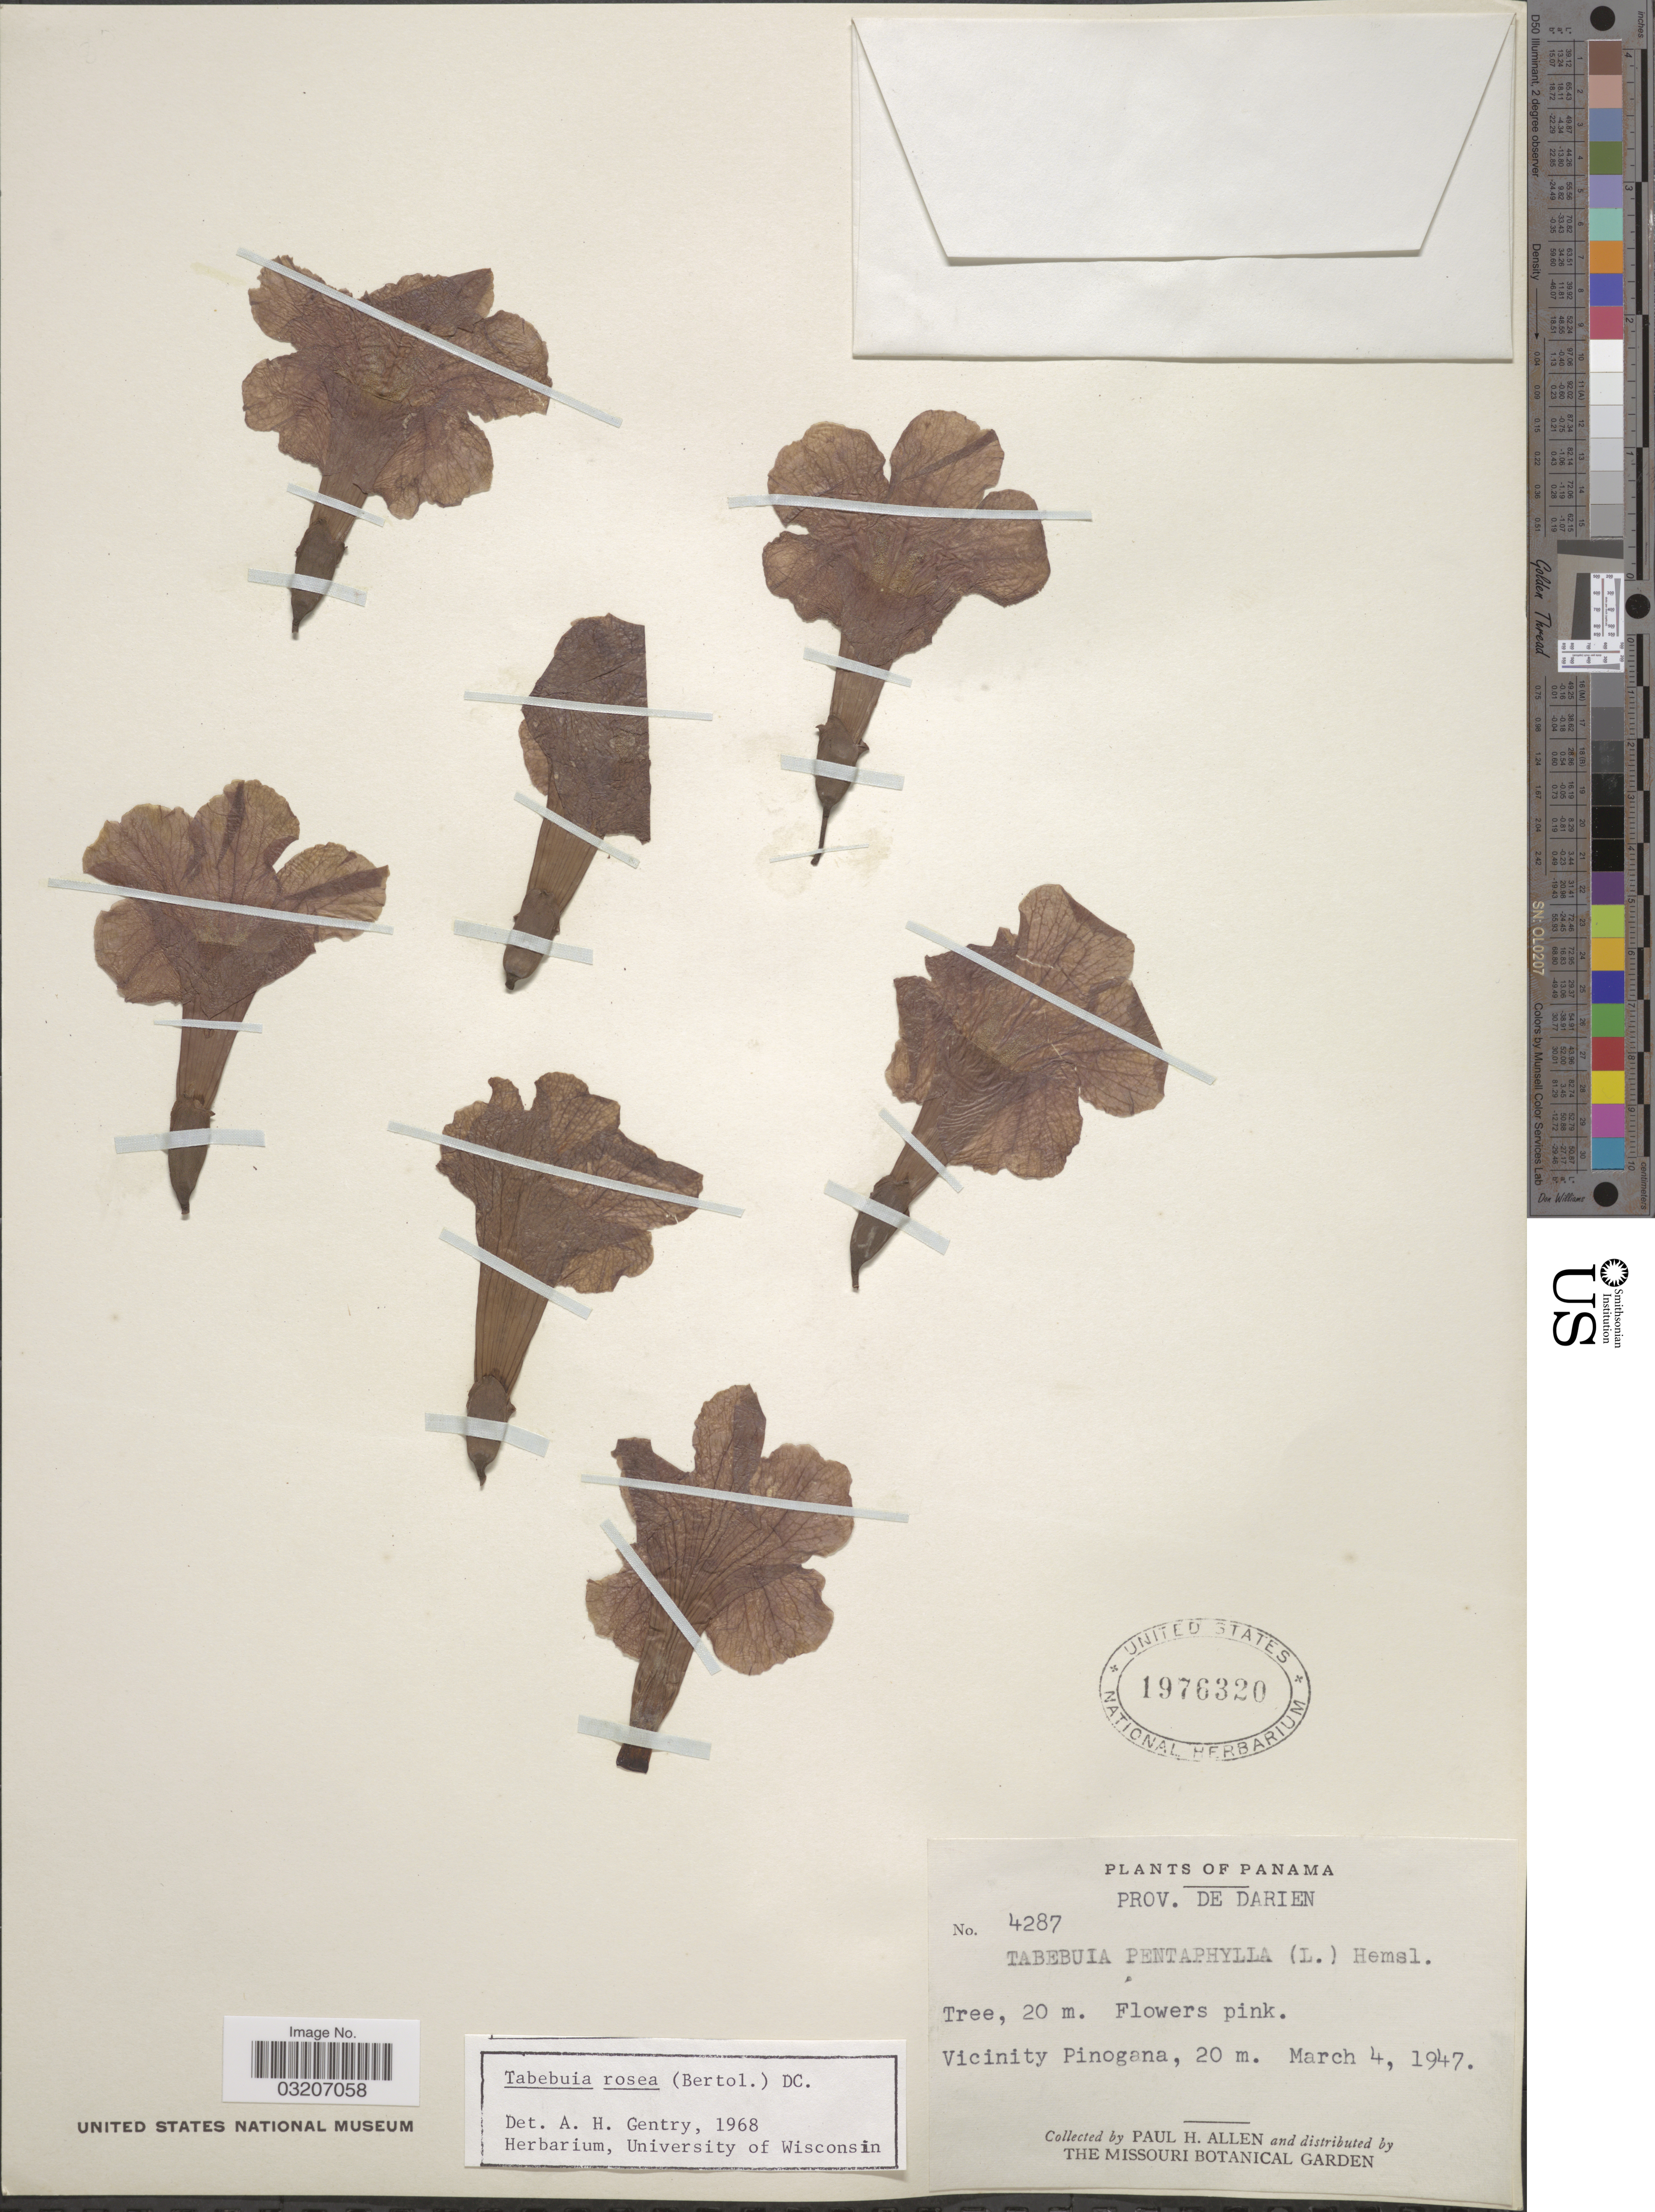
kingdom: Plantae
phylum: Tracheophyta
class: Magnoliopsida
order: Lamiales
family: Bignoniaceae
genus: Tabebuia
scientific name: Tabebuia rosea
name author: (Bertol.) DC.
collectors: P. H. Allen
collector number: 4287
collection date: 1947-03-04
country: Panama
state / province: Darién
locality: Vicinity Pinogana.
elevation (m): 20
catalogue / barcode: US 1976320